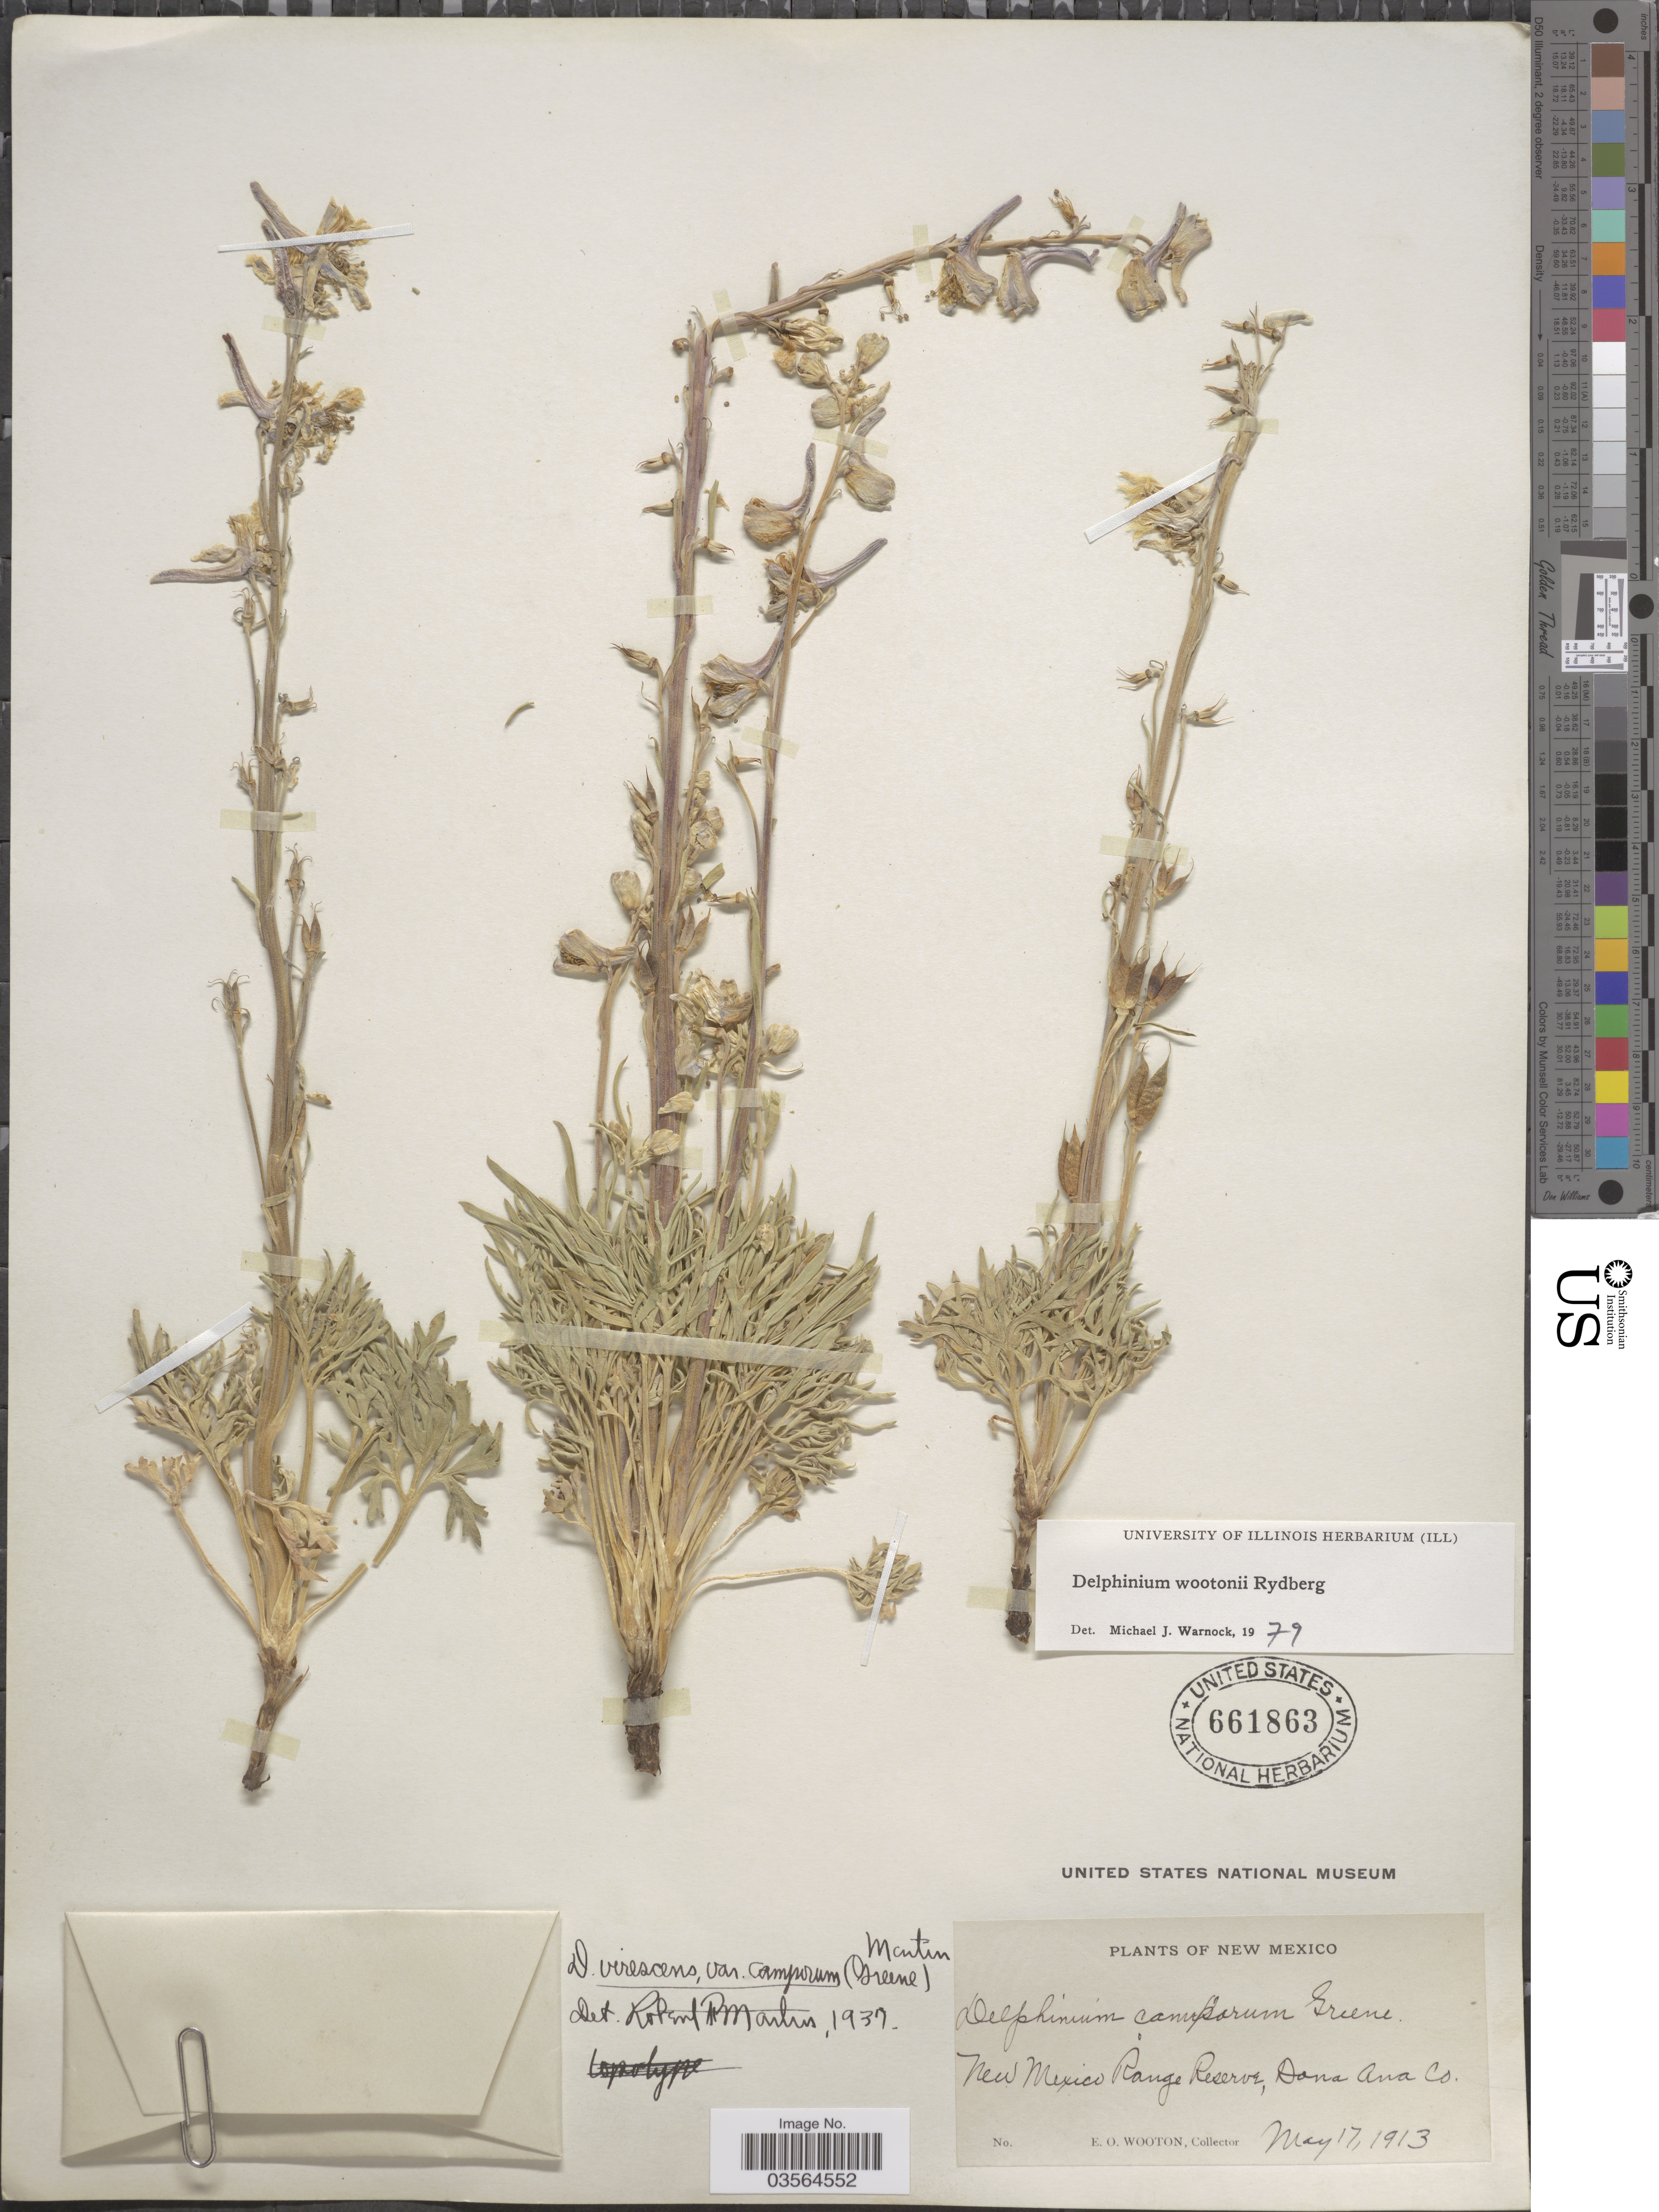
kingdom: Plantae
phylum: Tracheophyta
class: Magnoliopsida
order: Ranunculales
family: Ranunculaceae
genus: Delphinium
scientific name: Delphinium wootonii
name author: Rydb.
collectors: E. O. Wooton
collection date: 1913-05-17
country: United States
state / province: New Mexico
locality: New Mexico Range Reserve, Dona Ana Co.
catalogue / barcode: US 661863